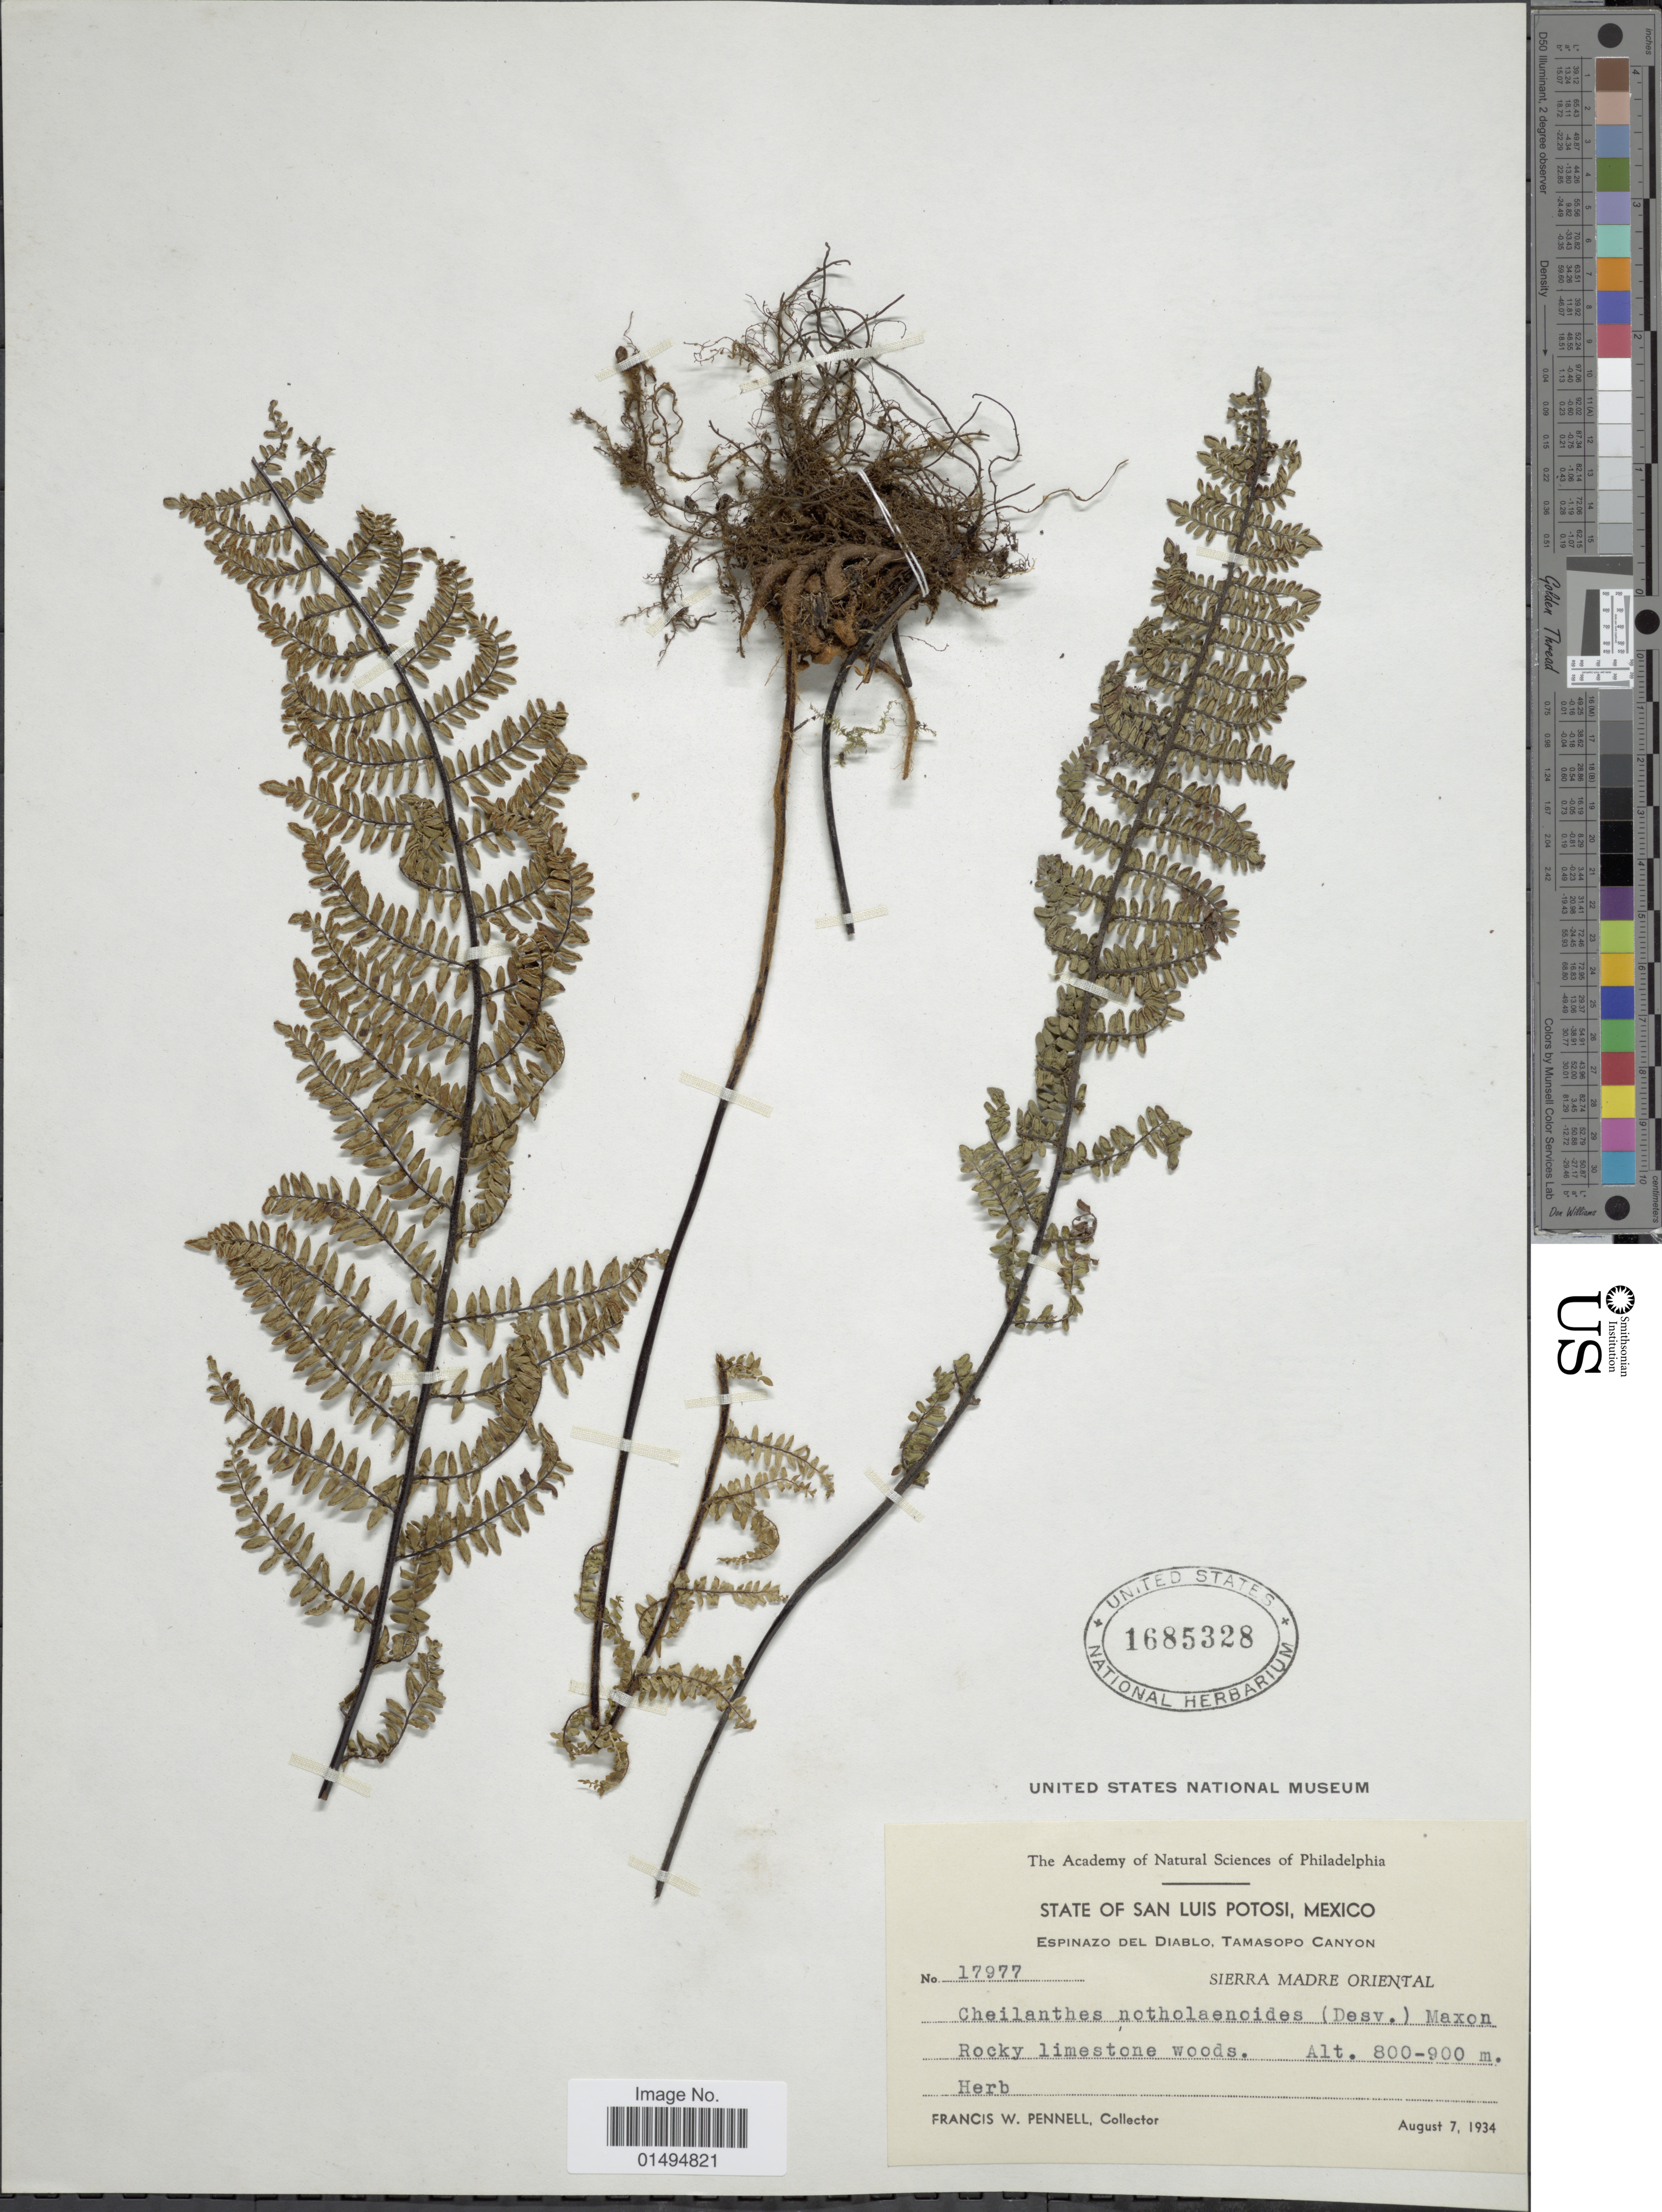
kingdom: Plantae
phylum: Tracheophyta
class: Polypodiopsida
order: Polypodiales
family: Pteridaceae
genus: Myriopteris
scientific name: Myriopteris notholaenoides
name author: (Desv.) Grusz & Windham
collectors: F. W. Pennell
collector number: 17977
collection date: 1934-08-07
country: Mexico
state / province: San Luis Potosí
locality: State of San Luis Potosi. Espinazo Del Diablo, Tamasopo Canyon.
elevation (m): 800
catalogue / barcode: US 1685328